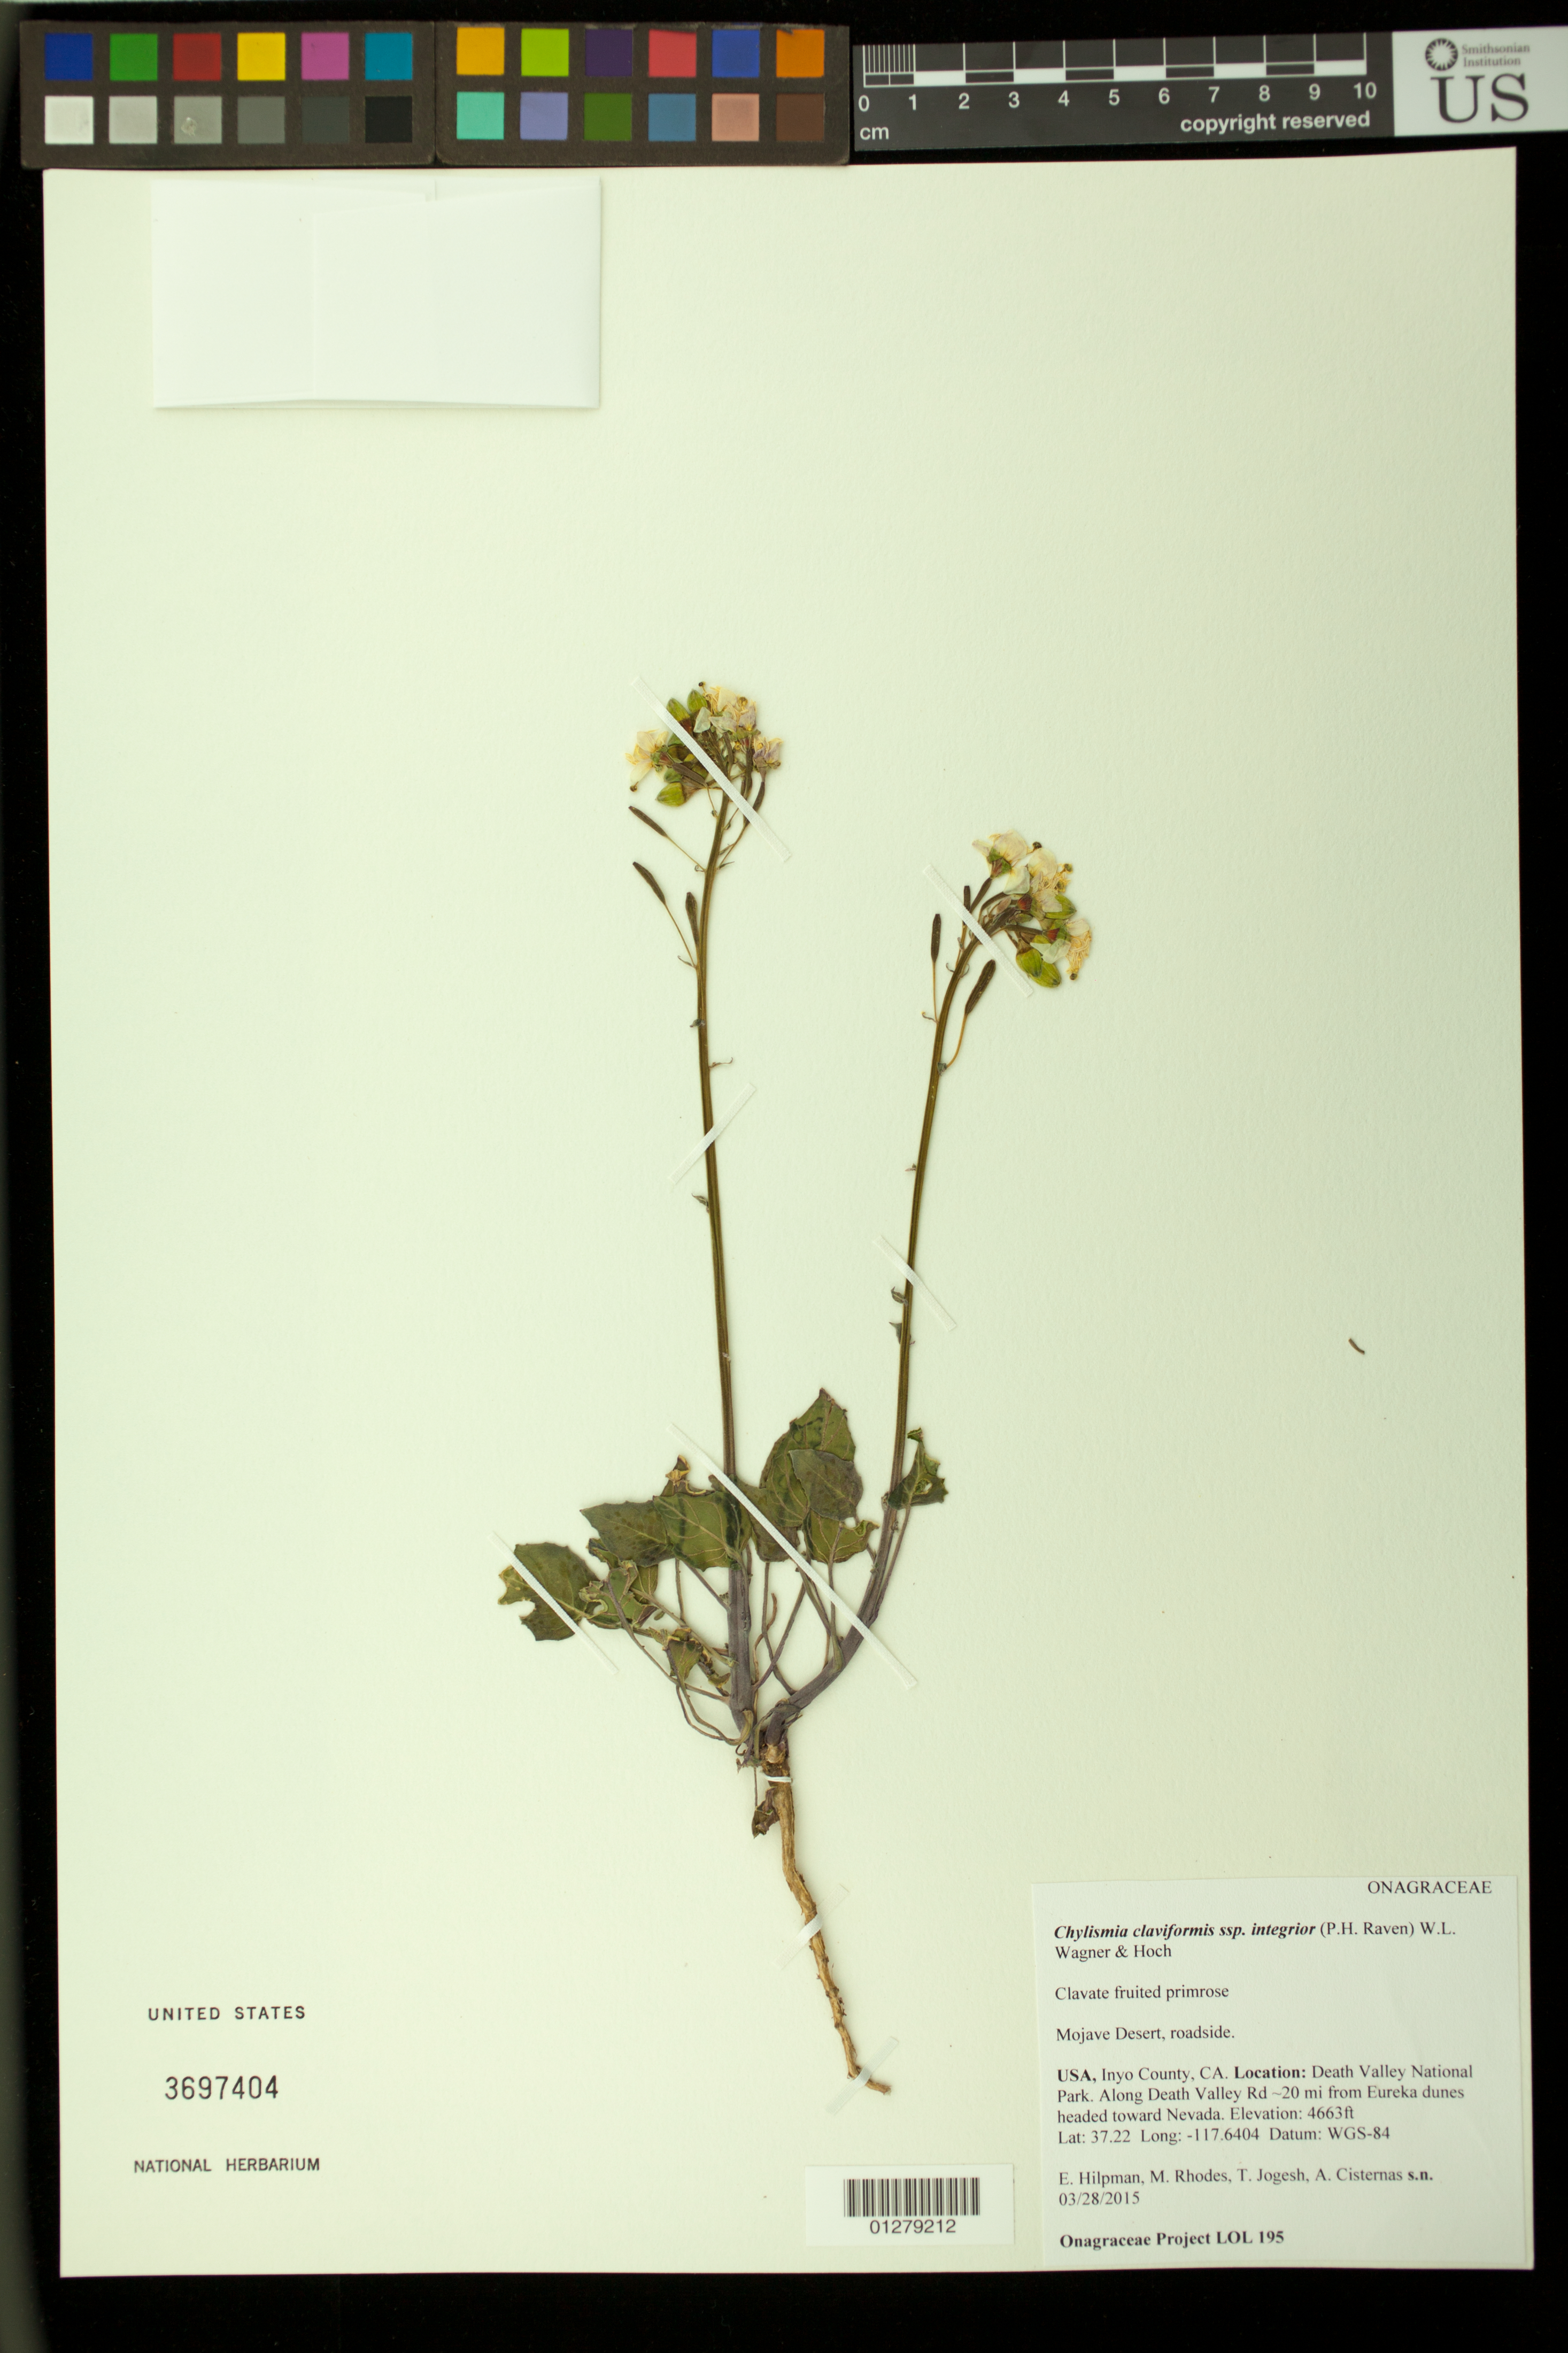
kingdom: Plantae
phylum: Tracheophyta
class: Magnoliopsida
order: Myrtales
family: Onagraceae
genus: Chylismia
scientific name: Chylismia claviformis subsp. integrior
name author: (P.H. Raven) W.L. Wagner & Hoch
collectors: E. Hilpman, A. Cisternas, M. Rhodes & T. Jojesh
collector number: LOL 195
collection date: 2015-03-28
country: United States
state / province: California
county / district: Inyo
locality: Along Death Valley Rd ~ 20 mi from Eureka dunes headed toward Nevada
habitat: Mojave Desert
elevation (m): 1420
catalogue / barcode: US 3697404